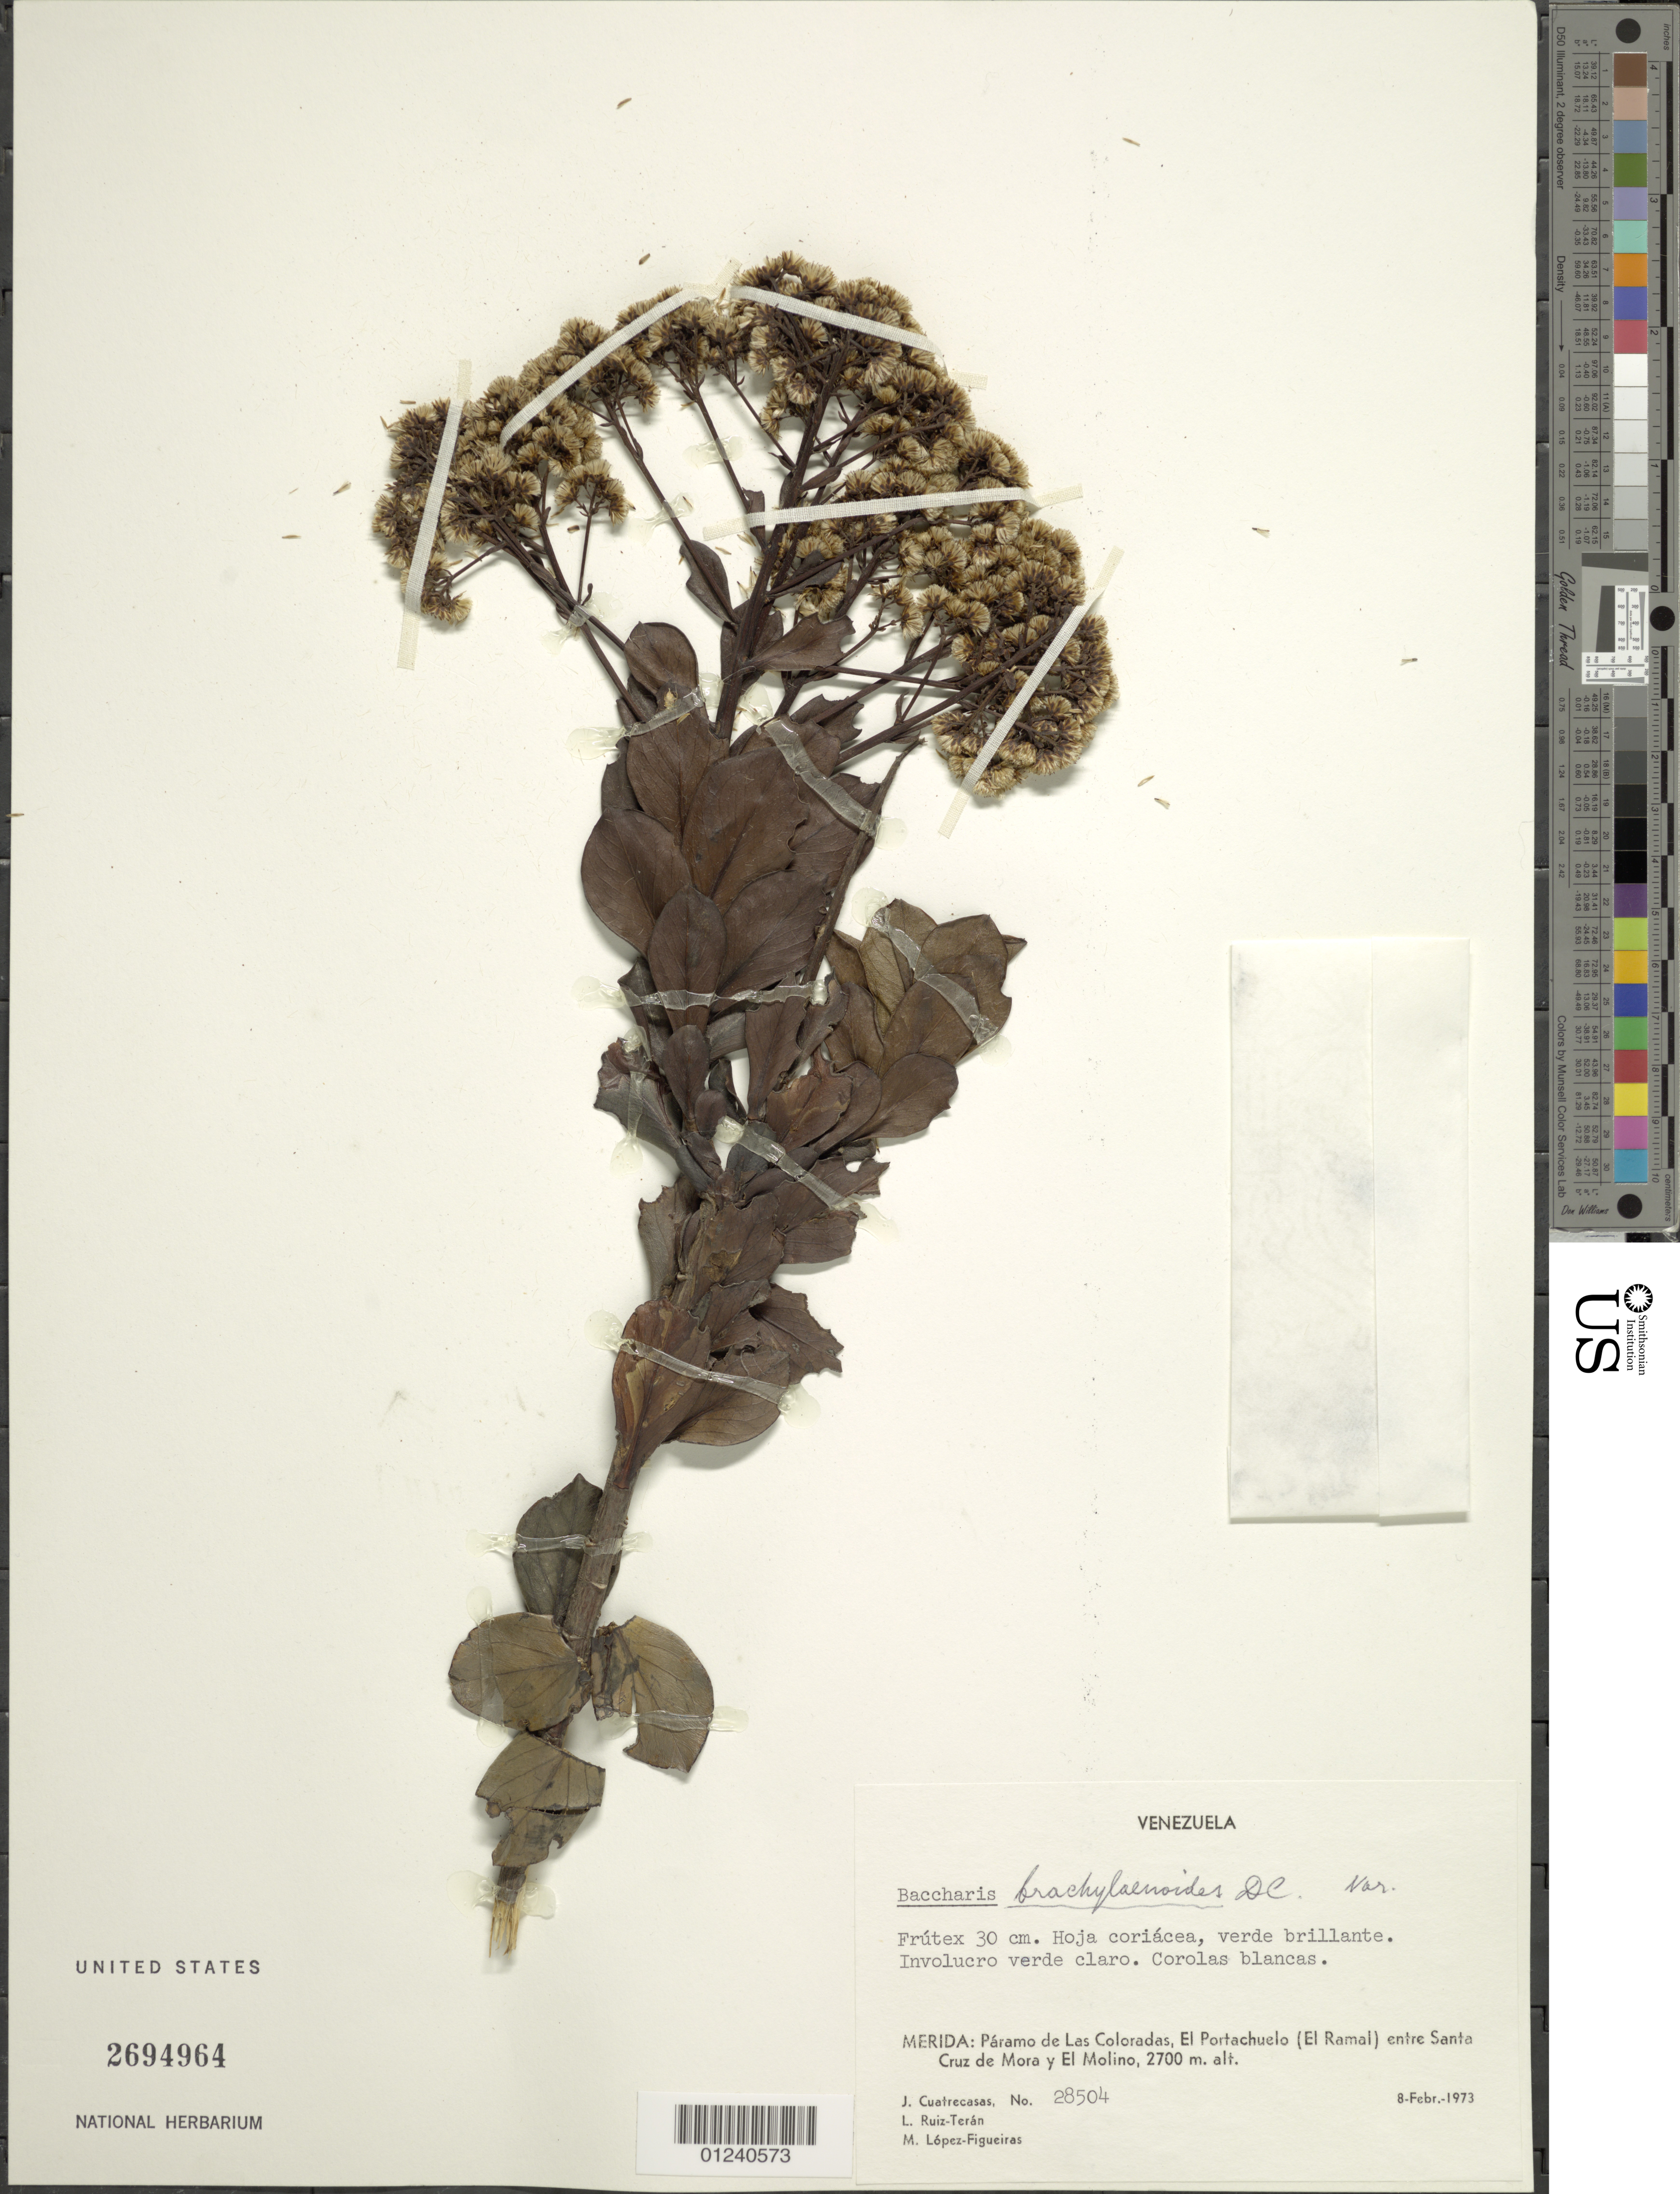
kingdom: Plantae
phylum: Tracheophyta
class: Magnoliopsida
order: Asterales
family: Asteraceae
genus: Baccharis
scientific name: Baccharis brachylaenoides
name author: DC.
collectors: J. Cuatrecasas, M. López Figueiras & L. E. Ruíz-Terán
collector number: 28504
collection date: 1973-02-08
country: Venezuela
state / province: Mérida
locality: Páramo de Las Coloradas, El Portachuelo (El Ramal) entre Santa Cruz de Mora y El Molino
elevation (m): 2700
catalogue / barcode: US 2694964